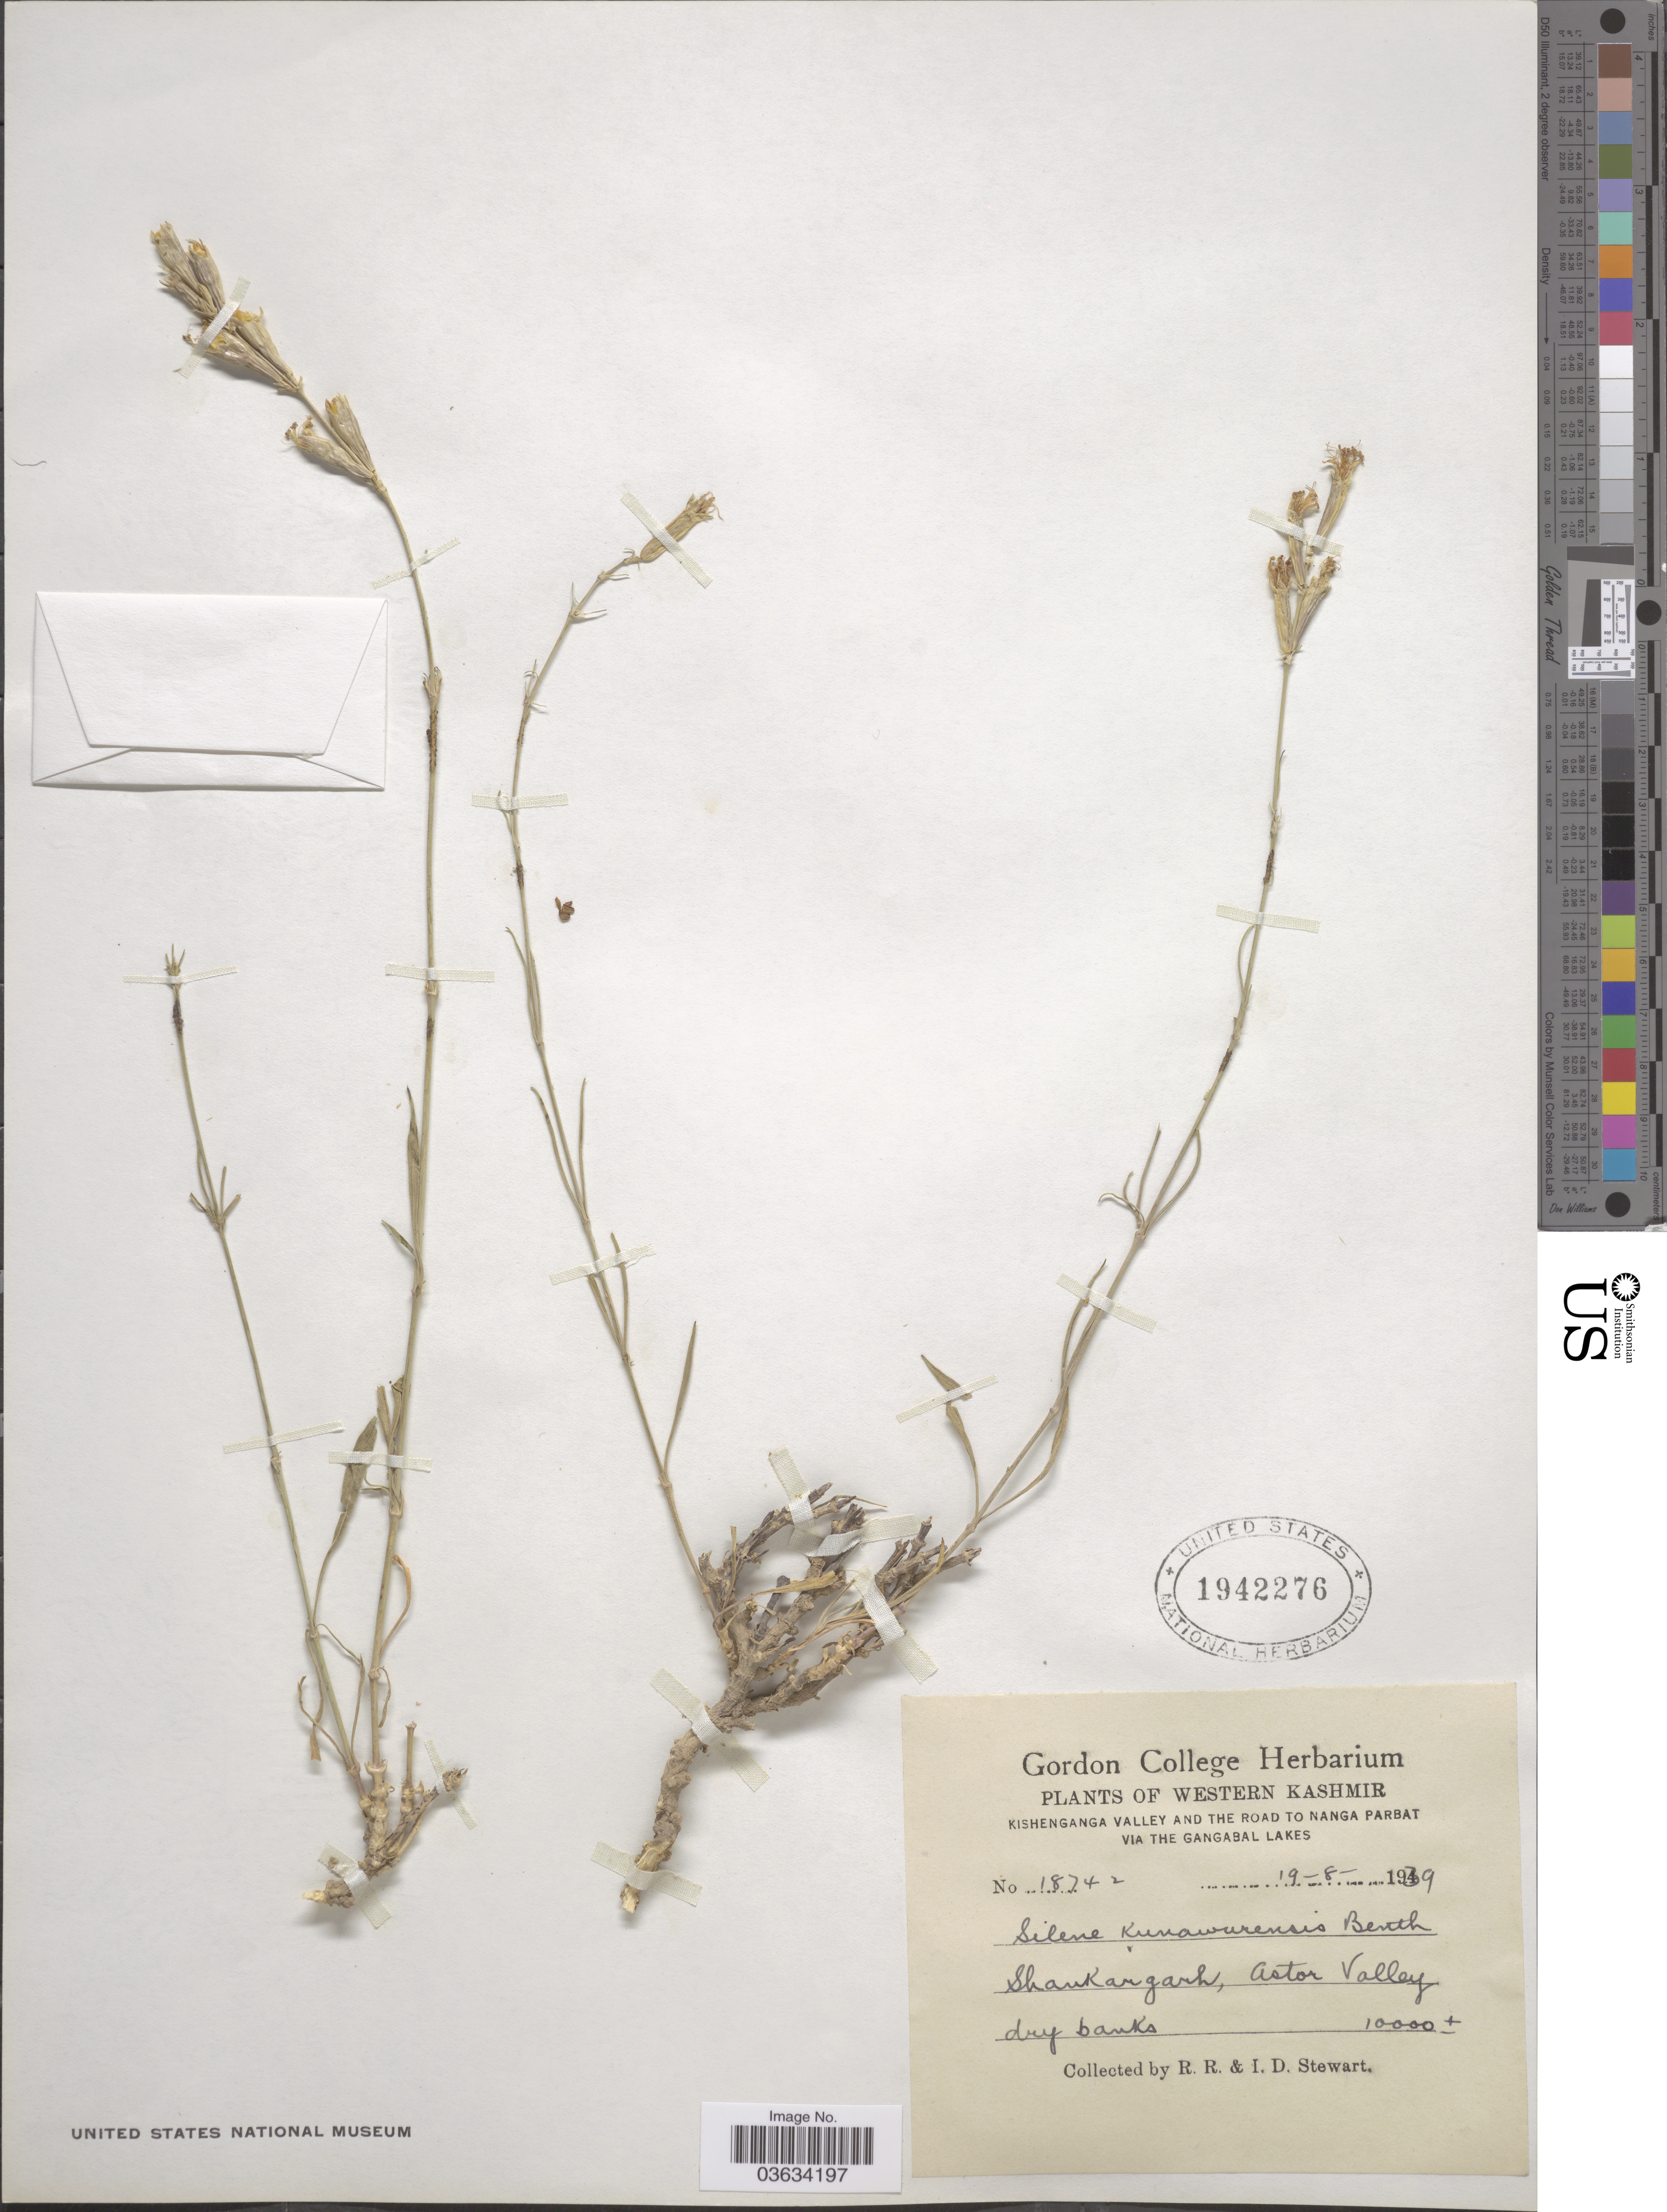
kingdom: Plantae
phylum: Tracheophyta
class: Magnoliopsida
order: Caryophyllales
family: Caryophyllaceae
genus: Silene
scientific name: Silene kunawarensis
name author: Benth.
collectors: R. Stewart & I. Stewart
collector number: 18742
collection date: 1939-08-19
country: India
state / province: Jammu and Kashmir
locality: Western Kashmir. Kishenganga Valley and the road to Nanga Parbat via the Gangabal Lakes. Shankargarh, Astor Valley.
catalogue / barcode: US 1942276